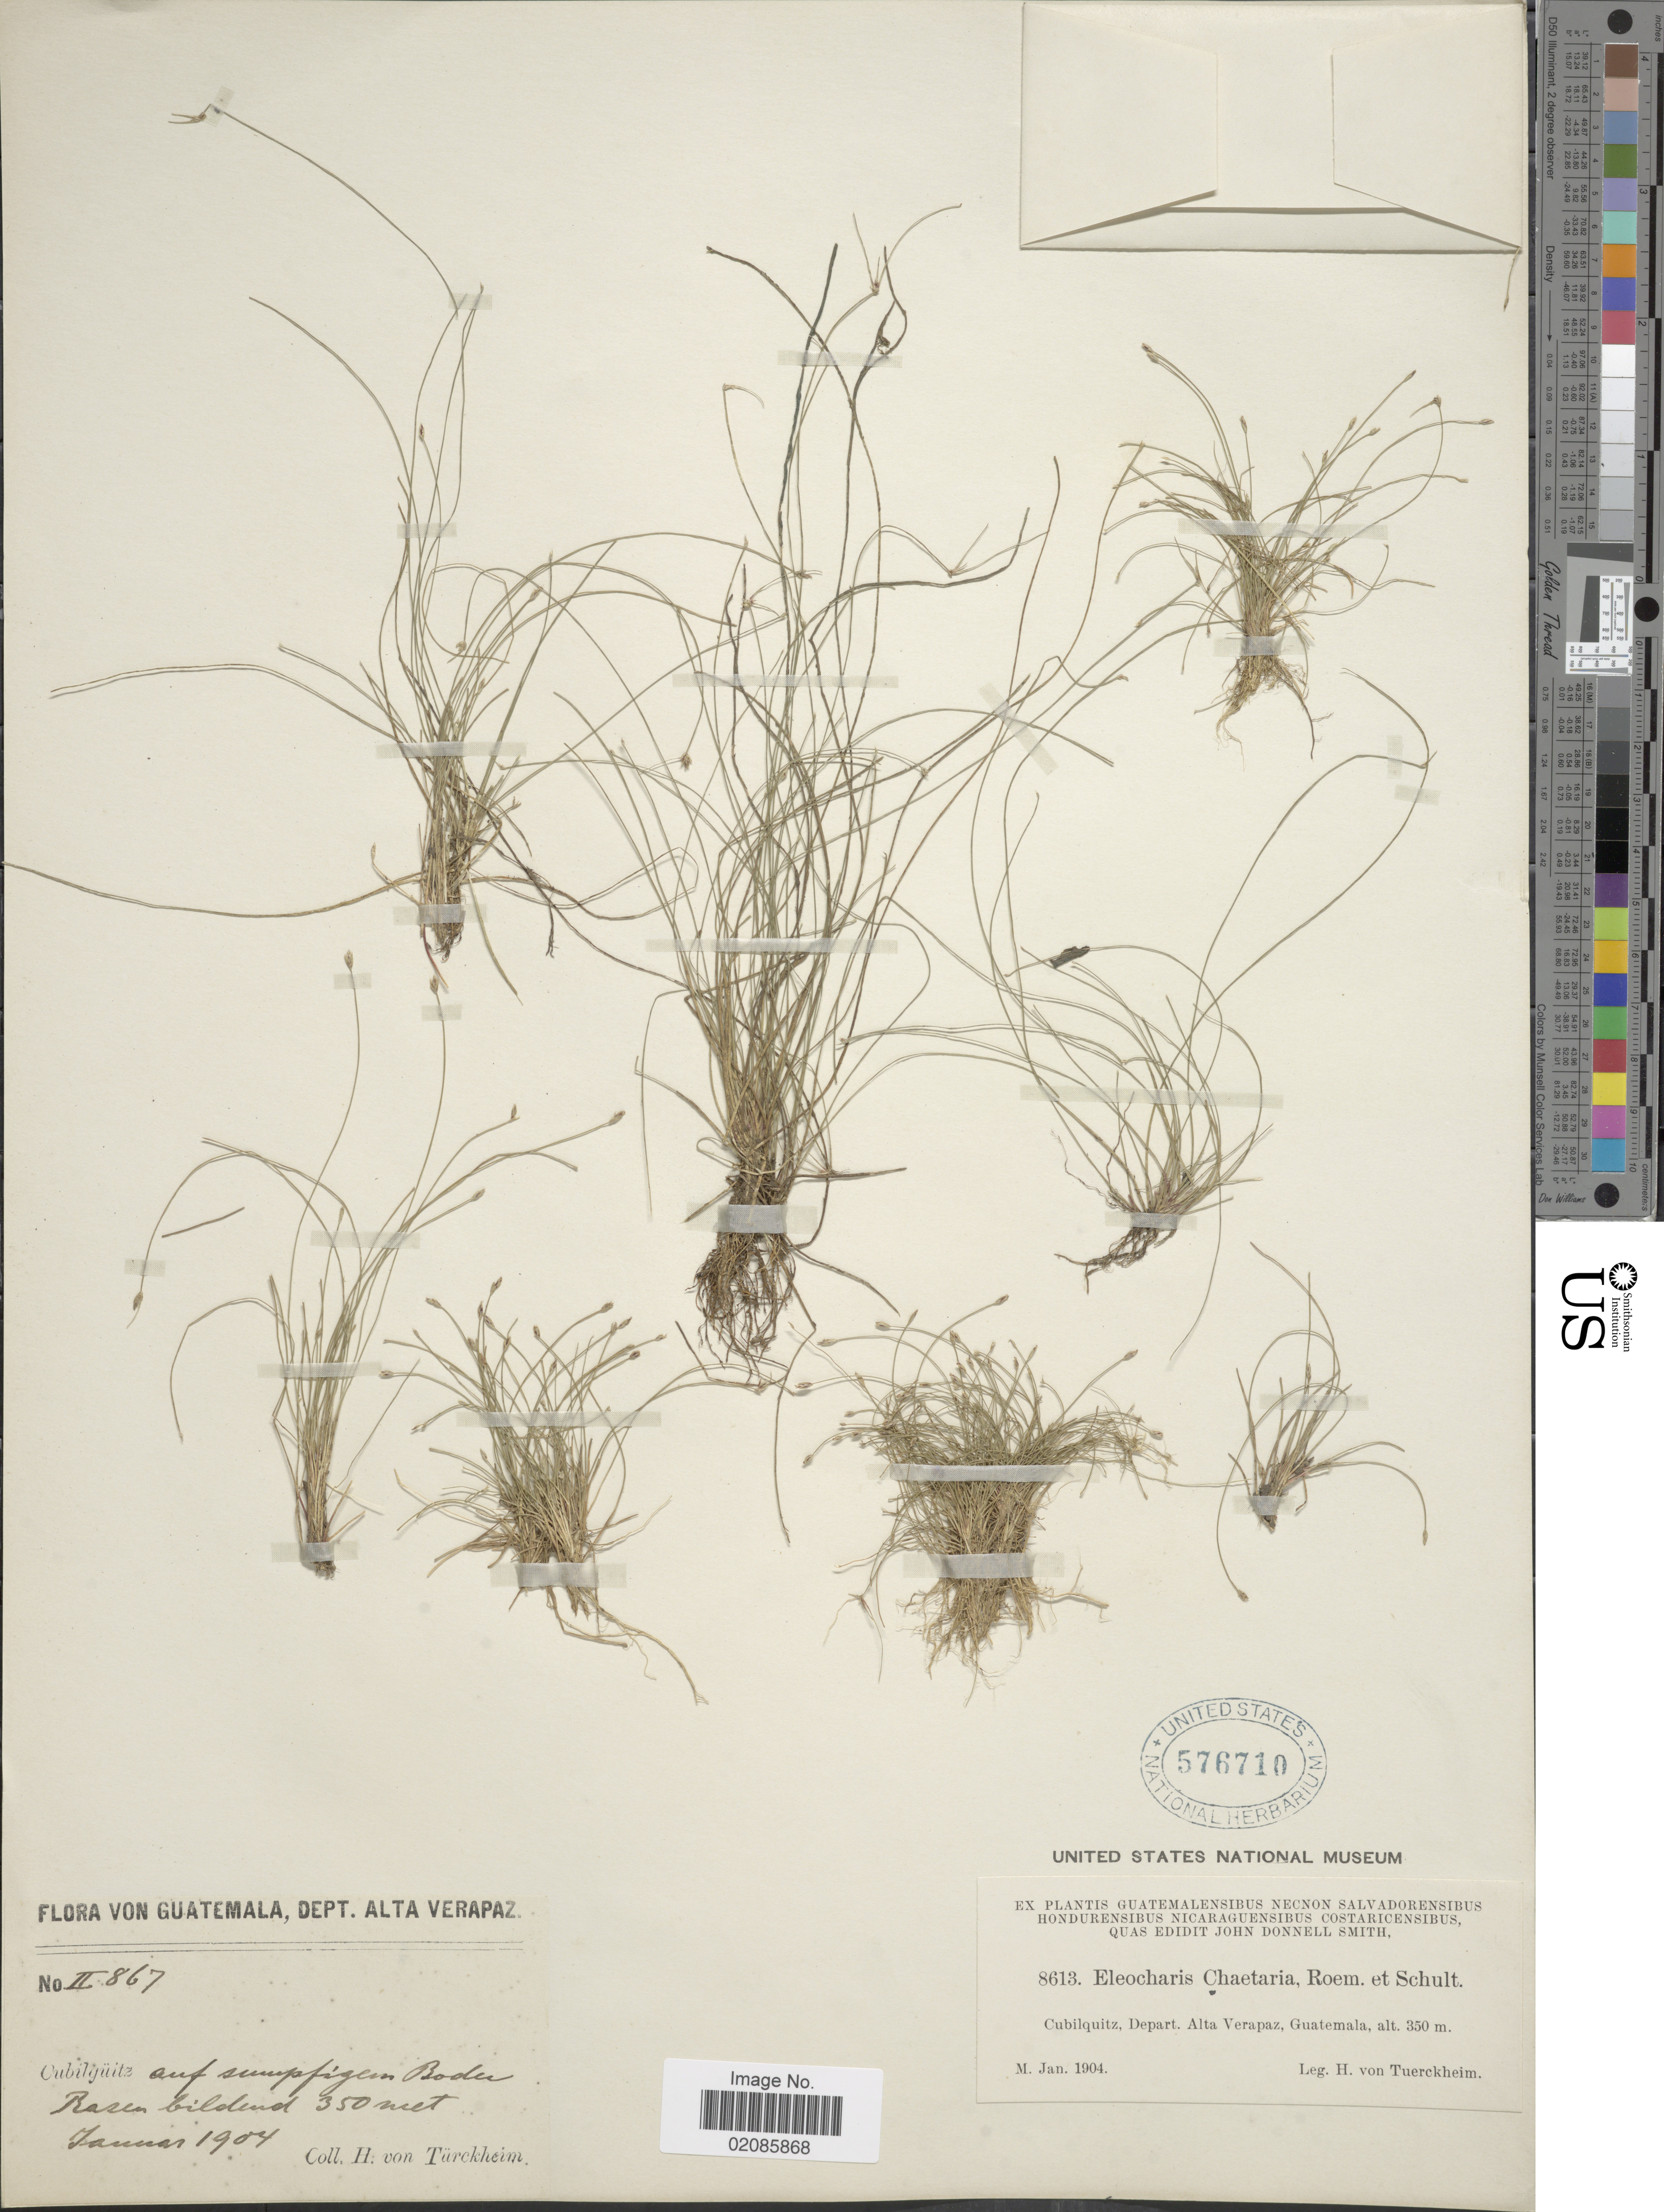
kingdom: Plantae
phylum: Tracheophyta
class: Liliopsida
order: Poales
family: Cyperaceae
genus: Eleocharis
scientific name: Eleocharis retroflexa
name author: (Poir.) Urb.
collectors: H. von Tuerckheim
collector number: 8613/II 867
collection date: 1904-01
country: Guatemala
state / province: Alta Verapaz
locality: Cubilquitz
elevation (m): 350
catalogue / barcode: US 576710